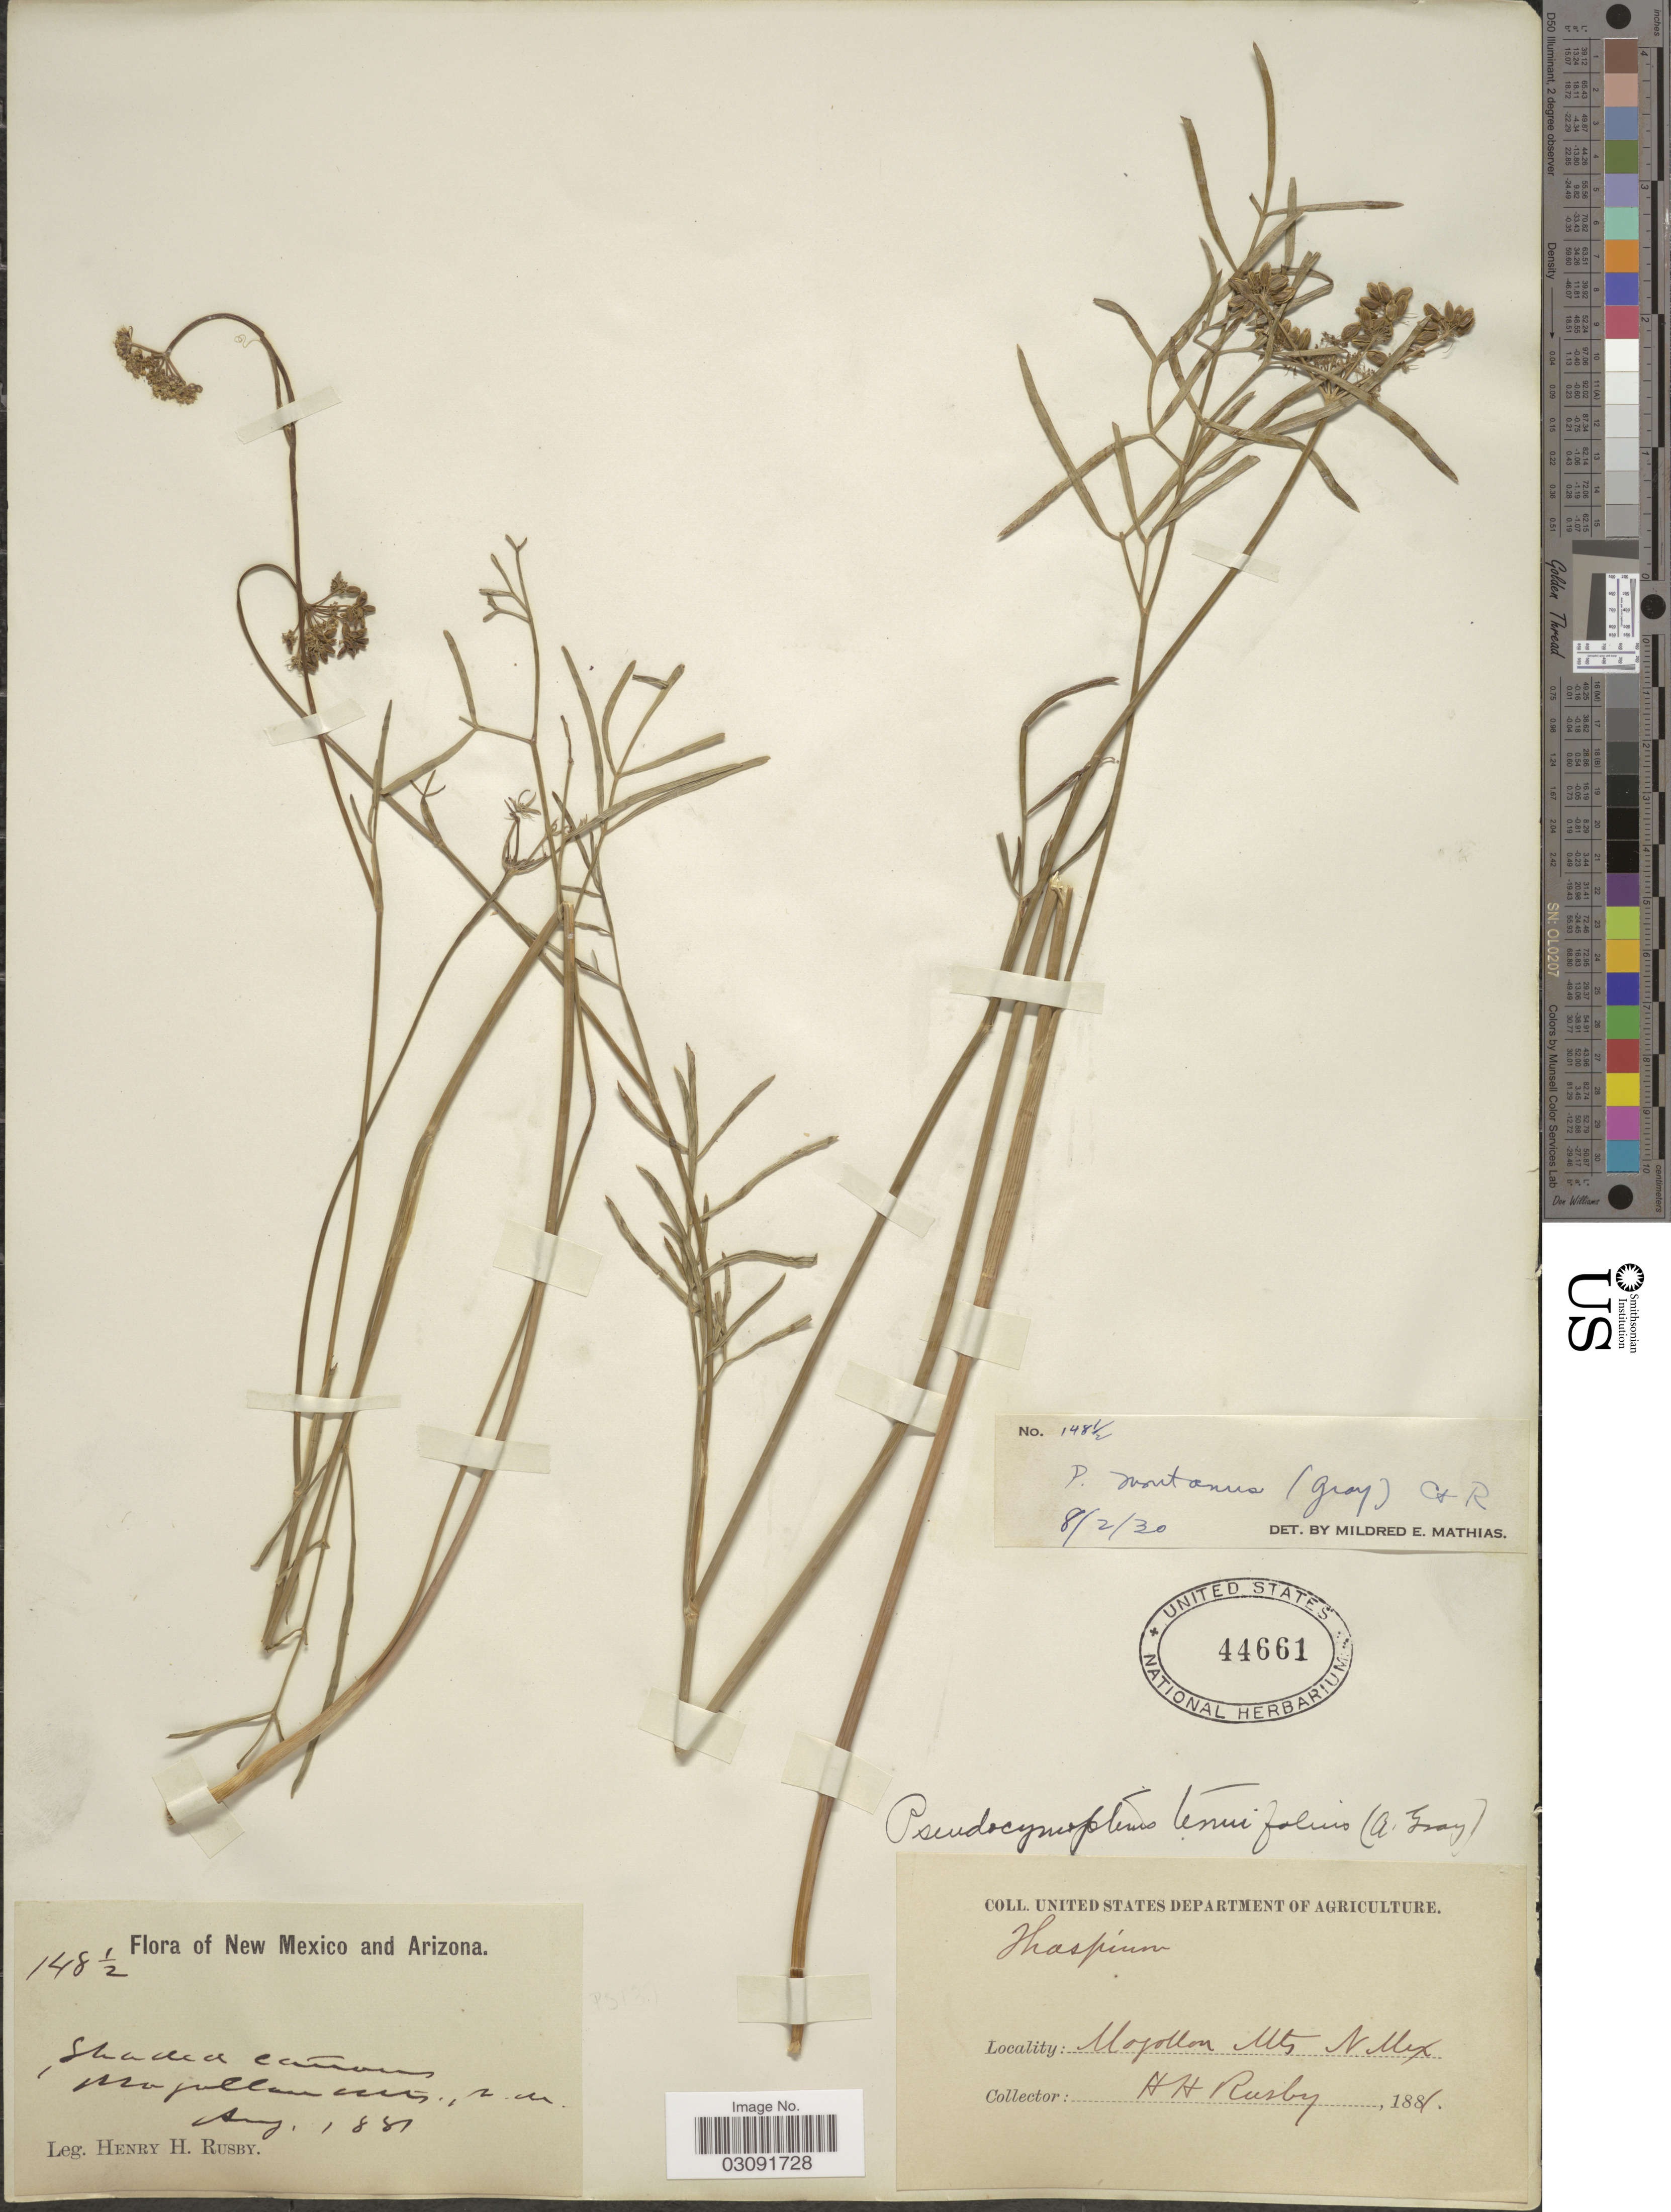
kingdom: Plantae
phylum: Tracheophyta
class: Magnoliopsida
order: Apiales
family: Apiaceae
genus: Pseudocymopterus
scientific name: Pseudocymopterus montanus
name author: (A. Gray) J.M. Coult. & Rose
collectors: H. H. Rusby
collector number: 148½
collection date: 1881-08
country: United States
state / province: New Mexico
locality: Shaded cañons, Mojollon Mts.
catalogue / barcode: US 44661